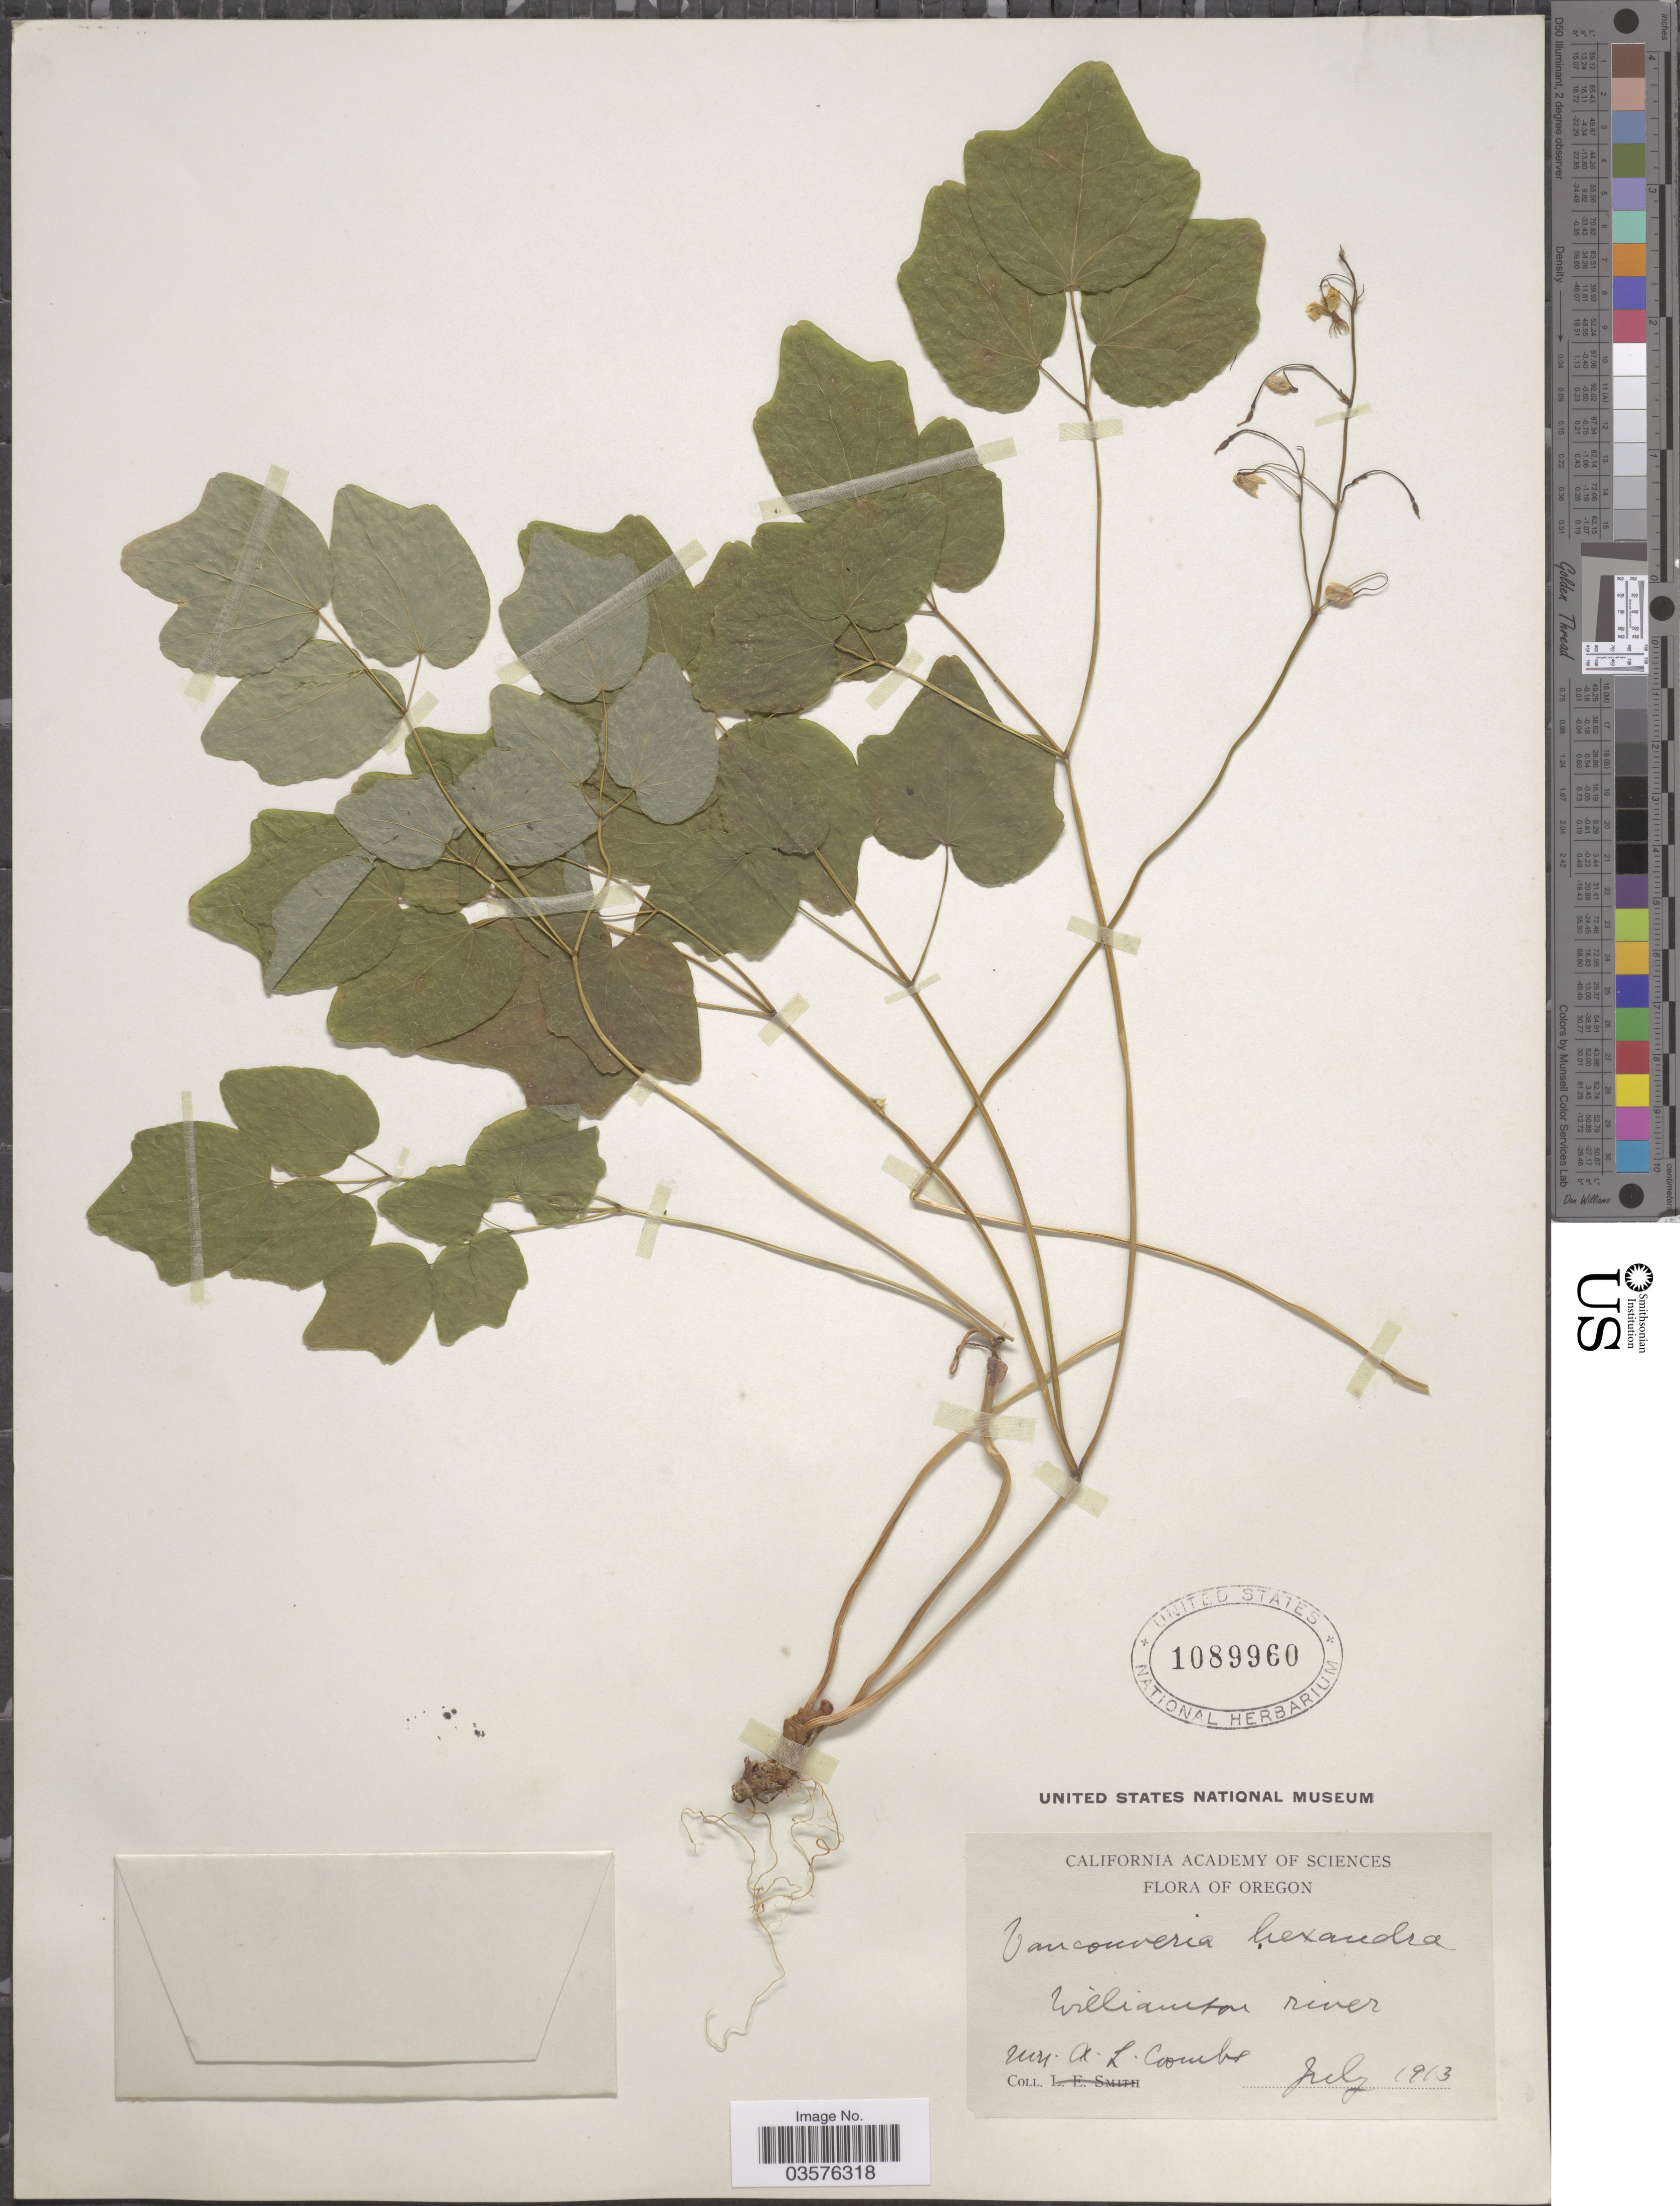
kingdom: Plantae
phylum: Tracheophyta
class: Magnoliopsida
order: Ranunculales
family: Berberidaceae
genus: Vancouveria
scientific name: Vancouveria hexandra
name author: (Hook.) C. Morren & Decne.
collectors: A. Coombs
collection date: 1913-07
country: United States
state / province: Oregon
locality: Williamson river.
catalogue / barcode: US 1089960